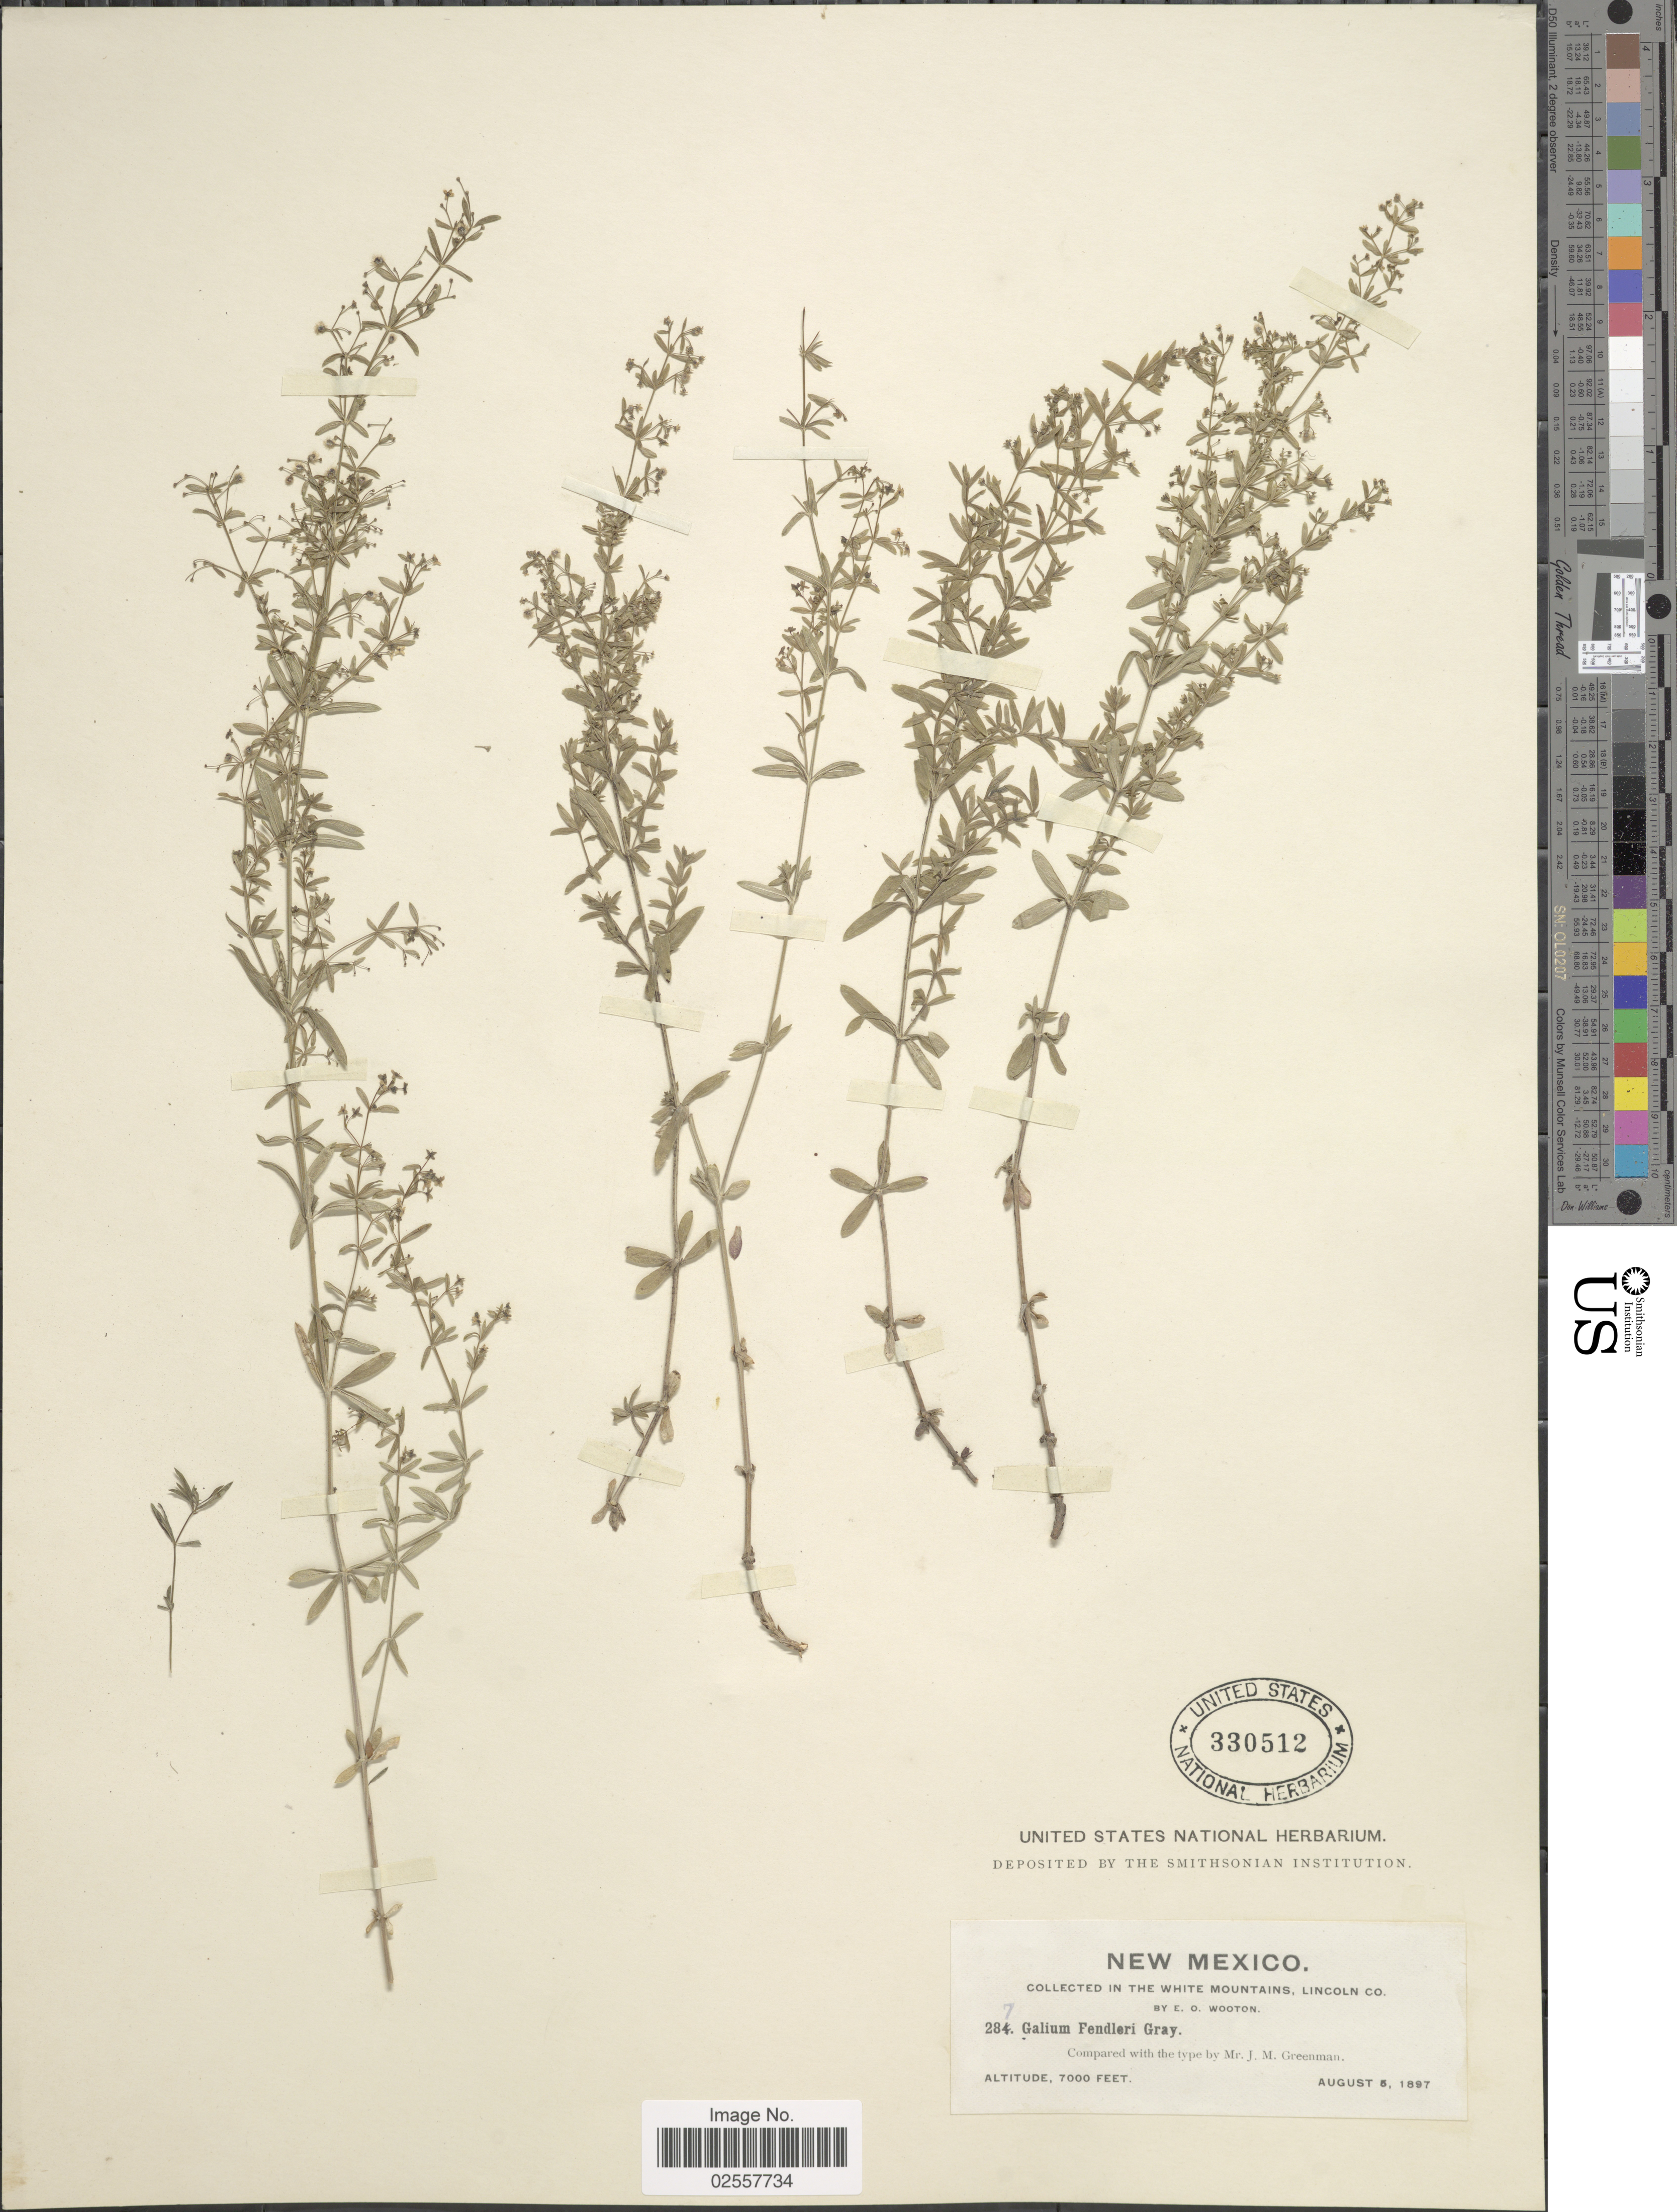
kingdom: Plantae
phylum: Tracheophyta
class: Magnoliopsida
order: Gentianales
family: Rubiaceae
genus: Galium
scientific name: Galium fendleri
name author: A. Gray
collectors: E. O. Wooton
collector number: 287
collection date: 1897-08-05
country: United States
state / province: New Mexico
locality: White Mountains, Lincoln Co.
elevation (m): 2134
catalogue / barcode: US 330512